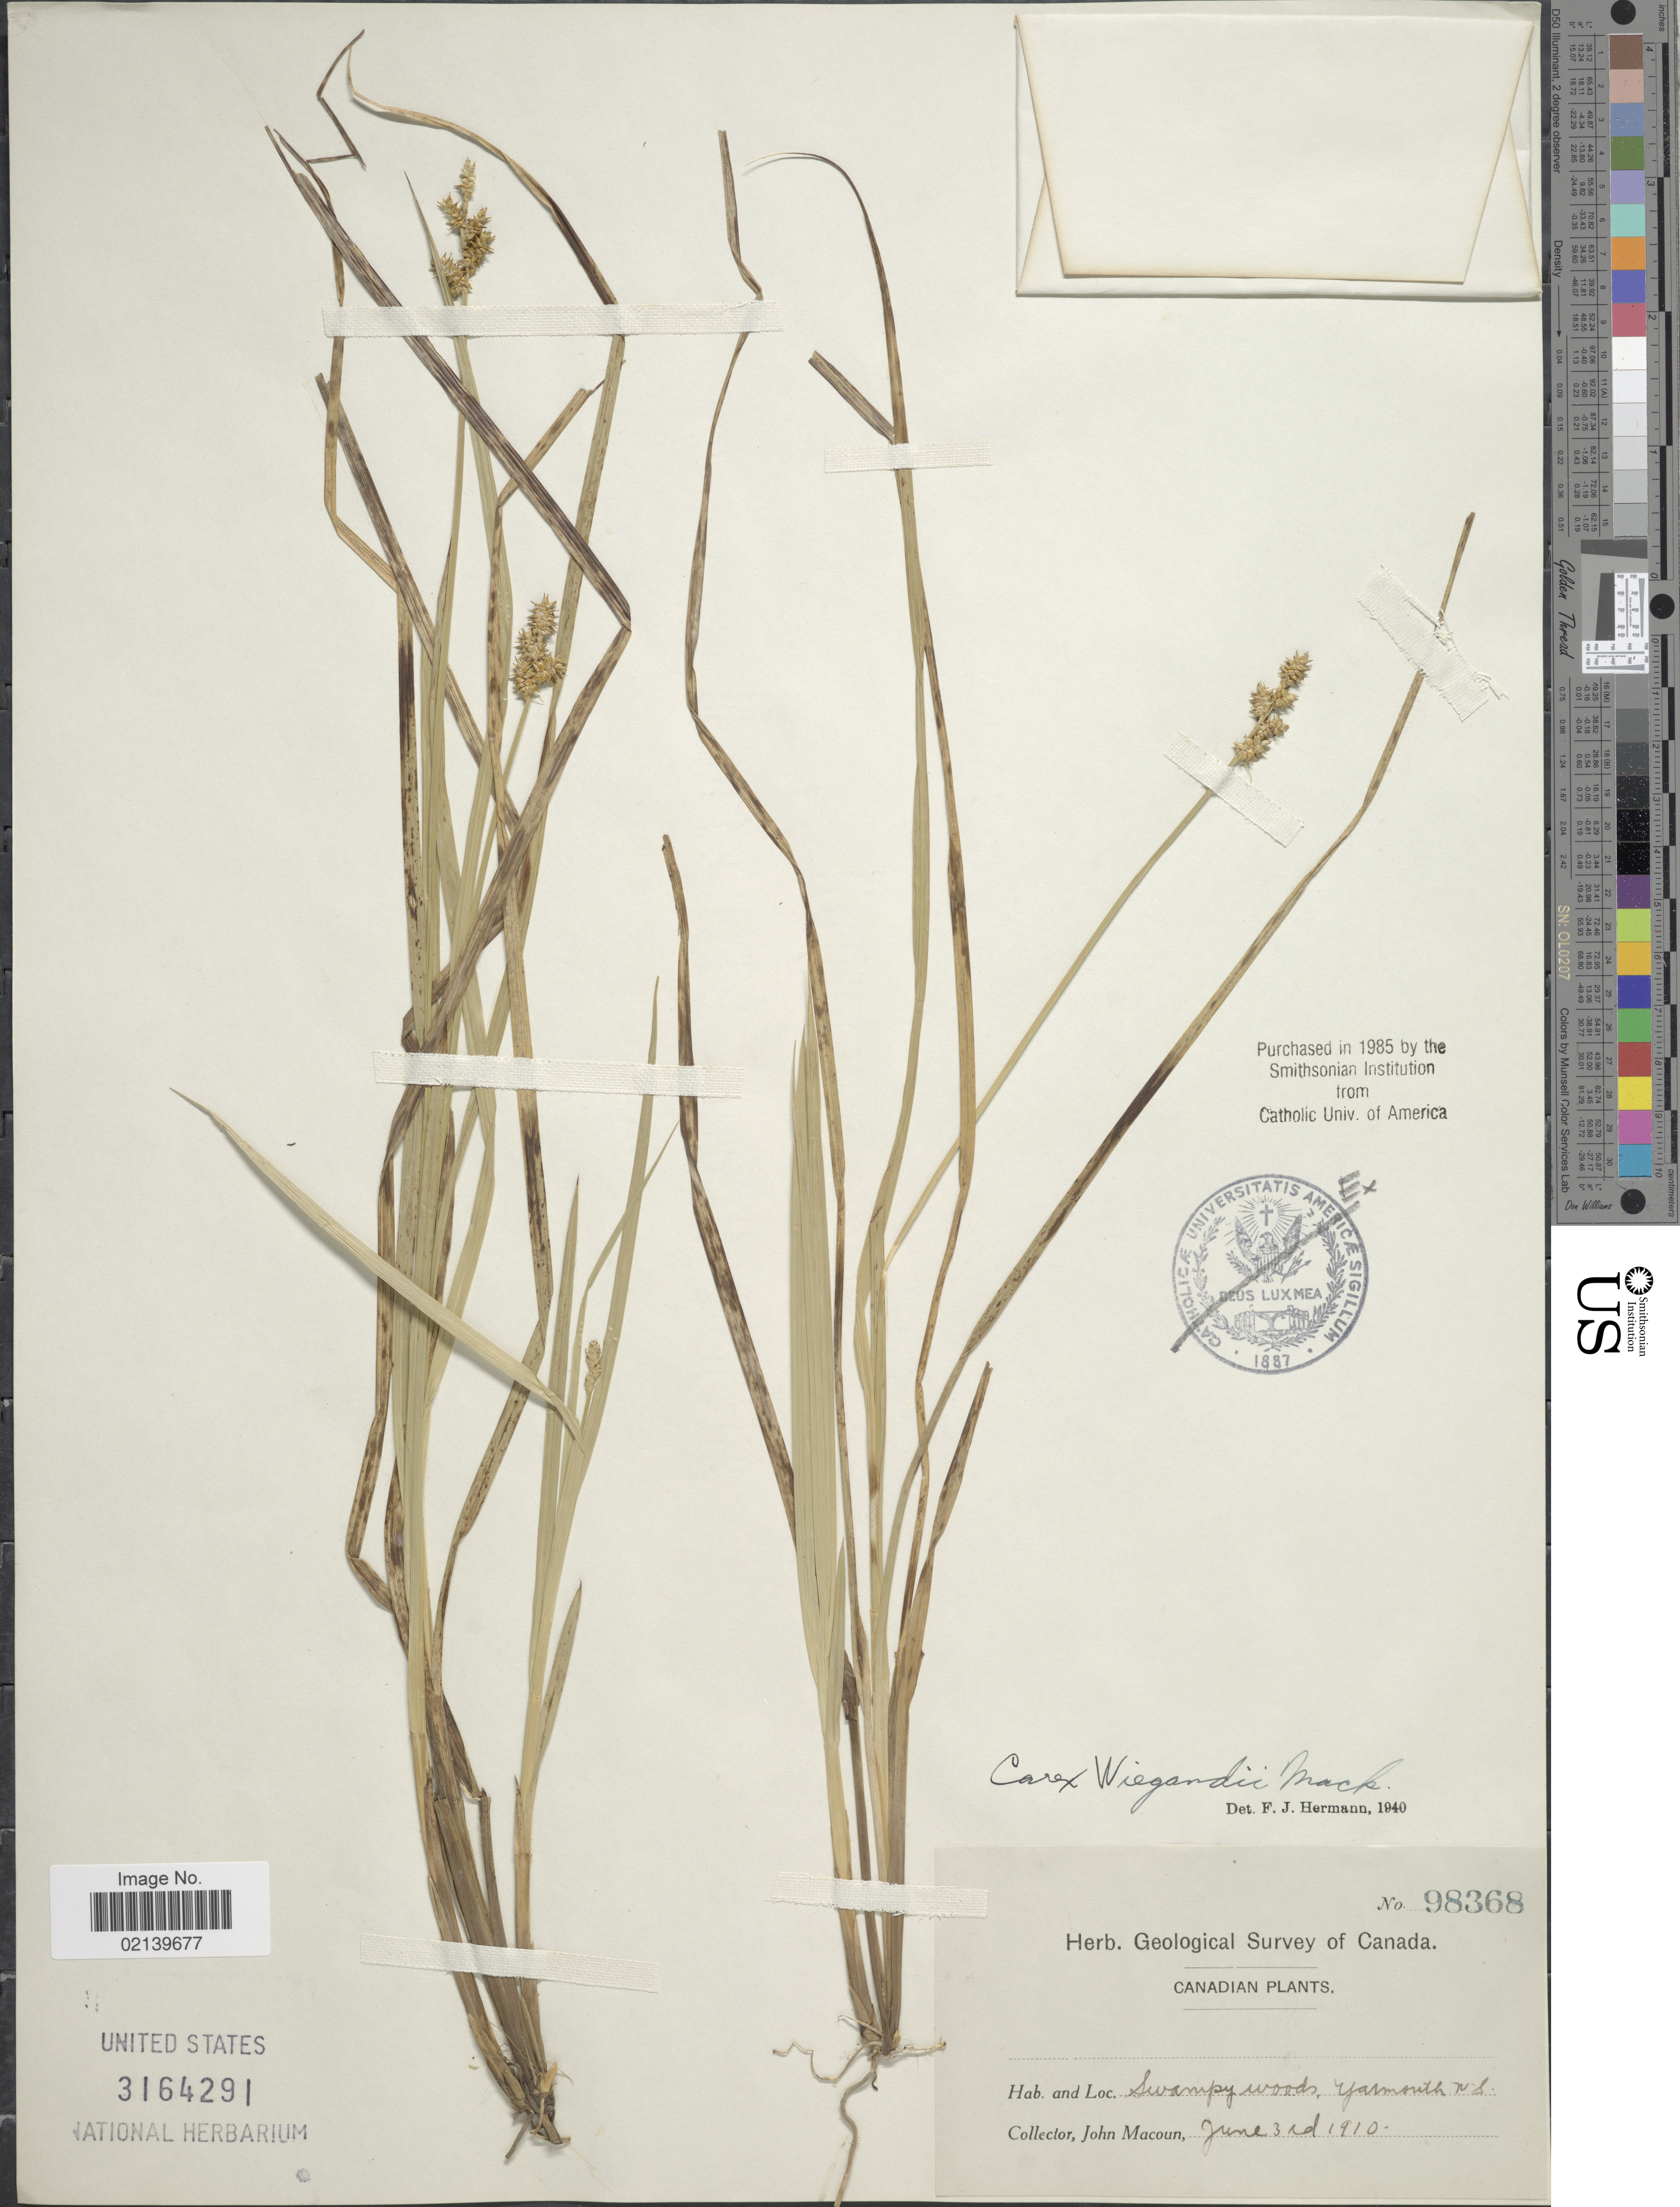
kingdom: Plantae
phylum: Tracheophyta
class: Liliopsida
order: Poales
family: Cyperaceae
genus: Carex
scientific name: Carex wiegandii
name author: Mack.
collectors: J. Macoun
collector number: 98368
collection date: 1910-06-03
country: Canada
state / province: Nova Scotia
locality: Yarmouth N.S.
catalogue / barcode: US 3164291